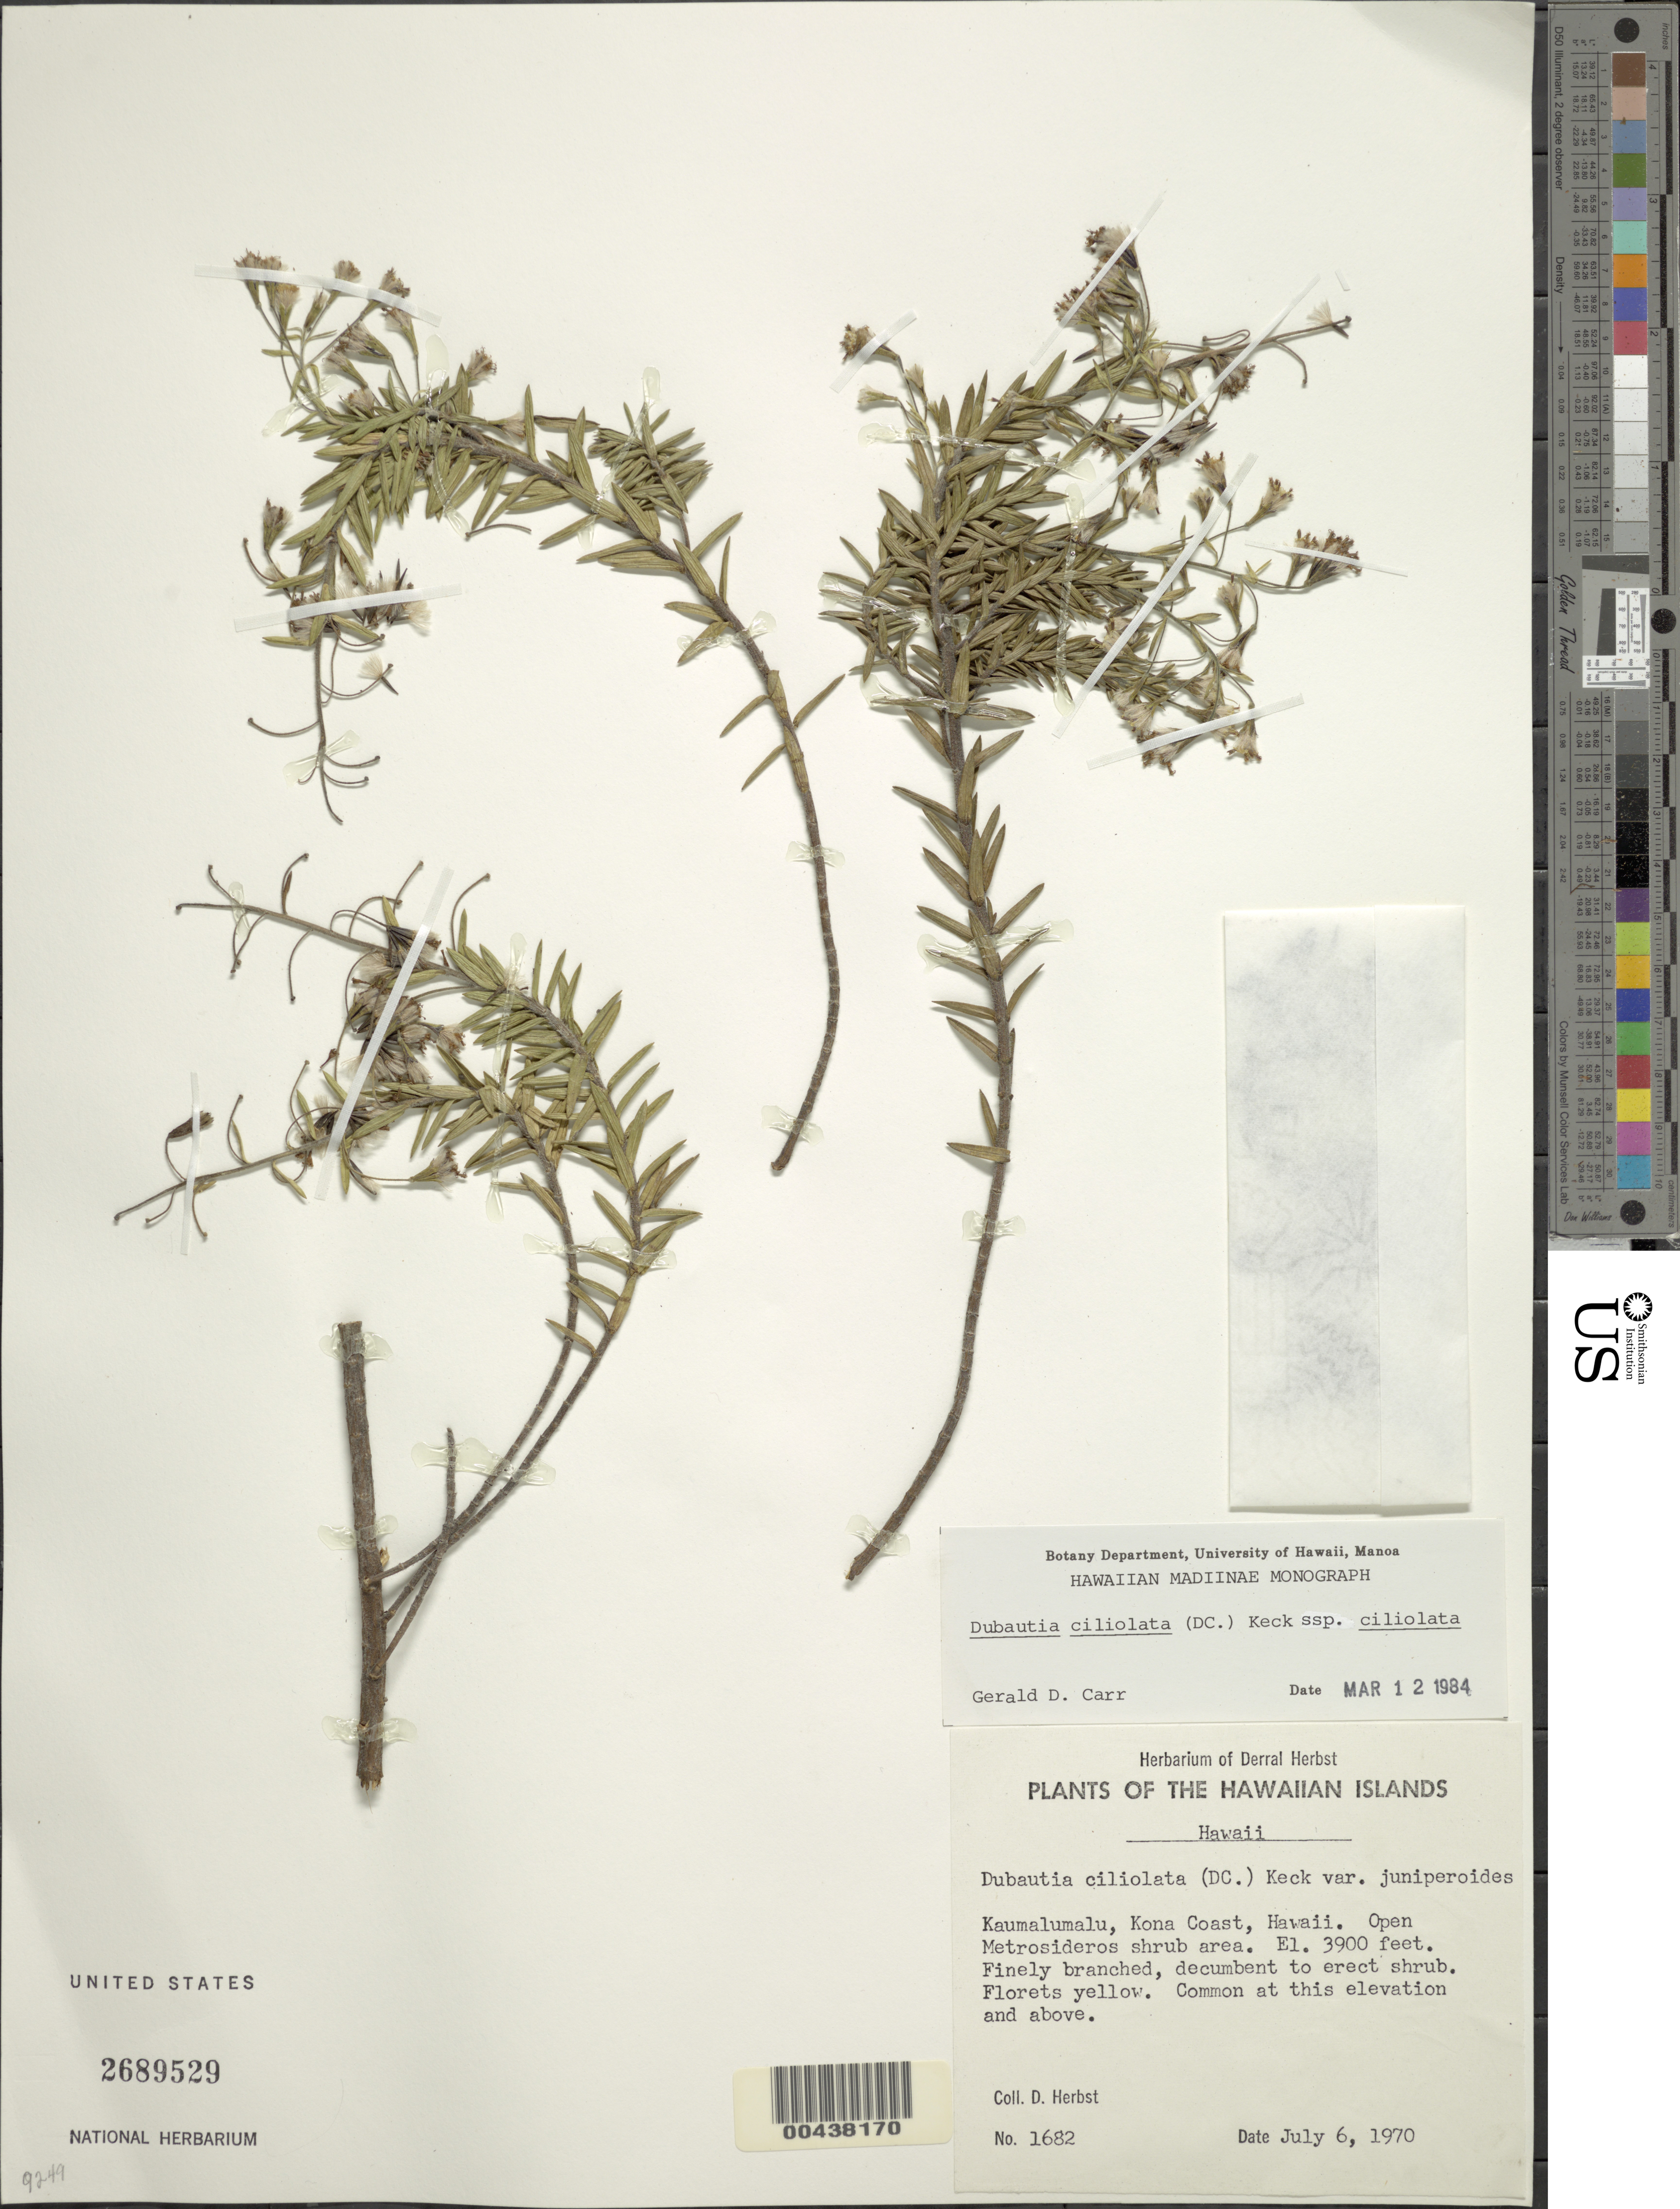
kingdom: Plantae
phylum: Tracheophyta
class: Magnoliopsida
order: Asterales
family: Asteraceae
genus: Dubautia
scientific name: Dubautia ciliolata subsp. ciliolata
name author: (DC.) D.D. Keck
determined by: Carr, G. D.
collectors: D. R. Herbst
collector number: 1682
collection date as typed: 6 Jul 1970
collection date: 1970-07-06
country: United States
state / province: Hawaii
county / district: Hawaii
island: Hawaii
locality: Kaumalumalu, Kona Coast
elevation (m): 1189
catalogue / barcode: US 2689529